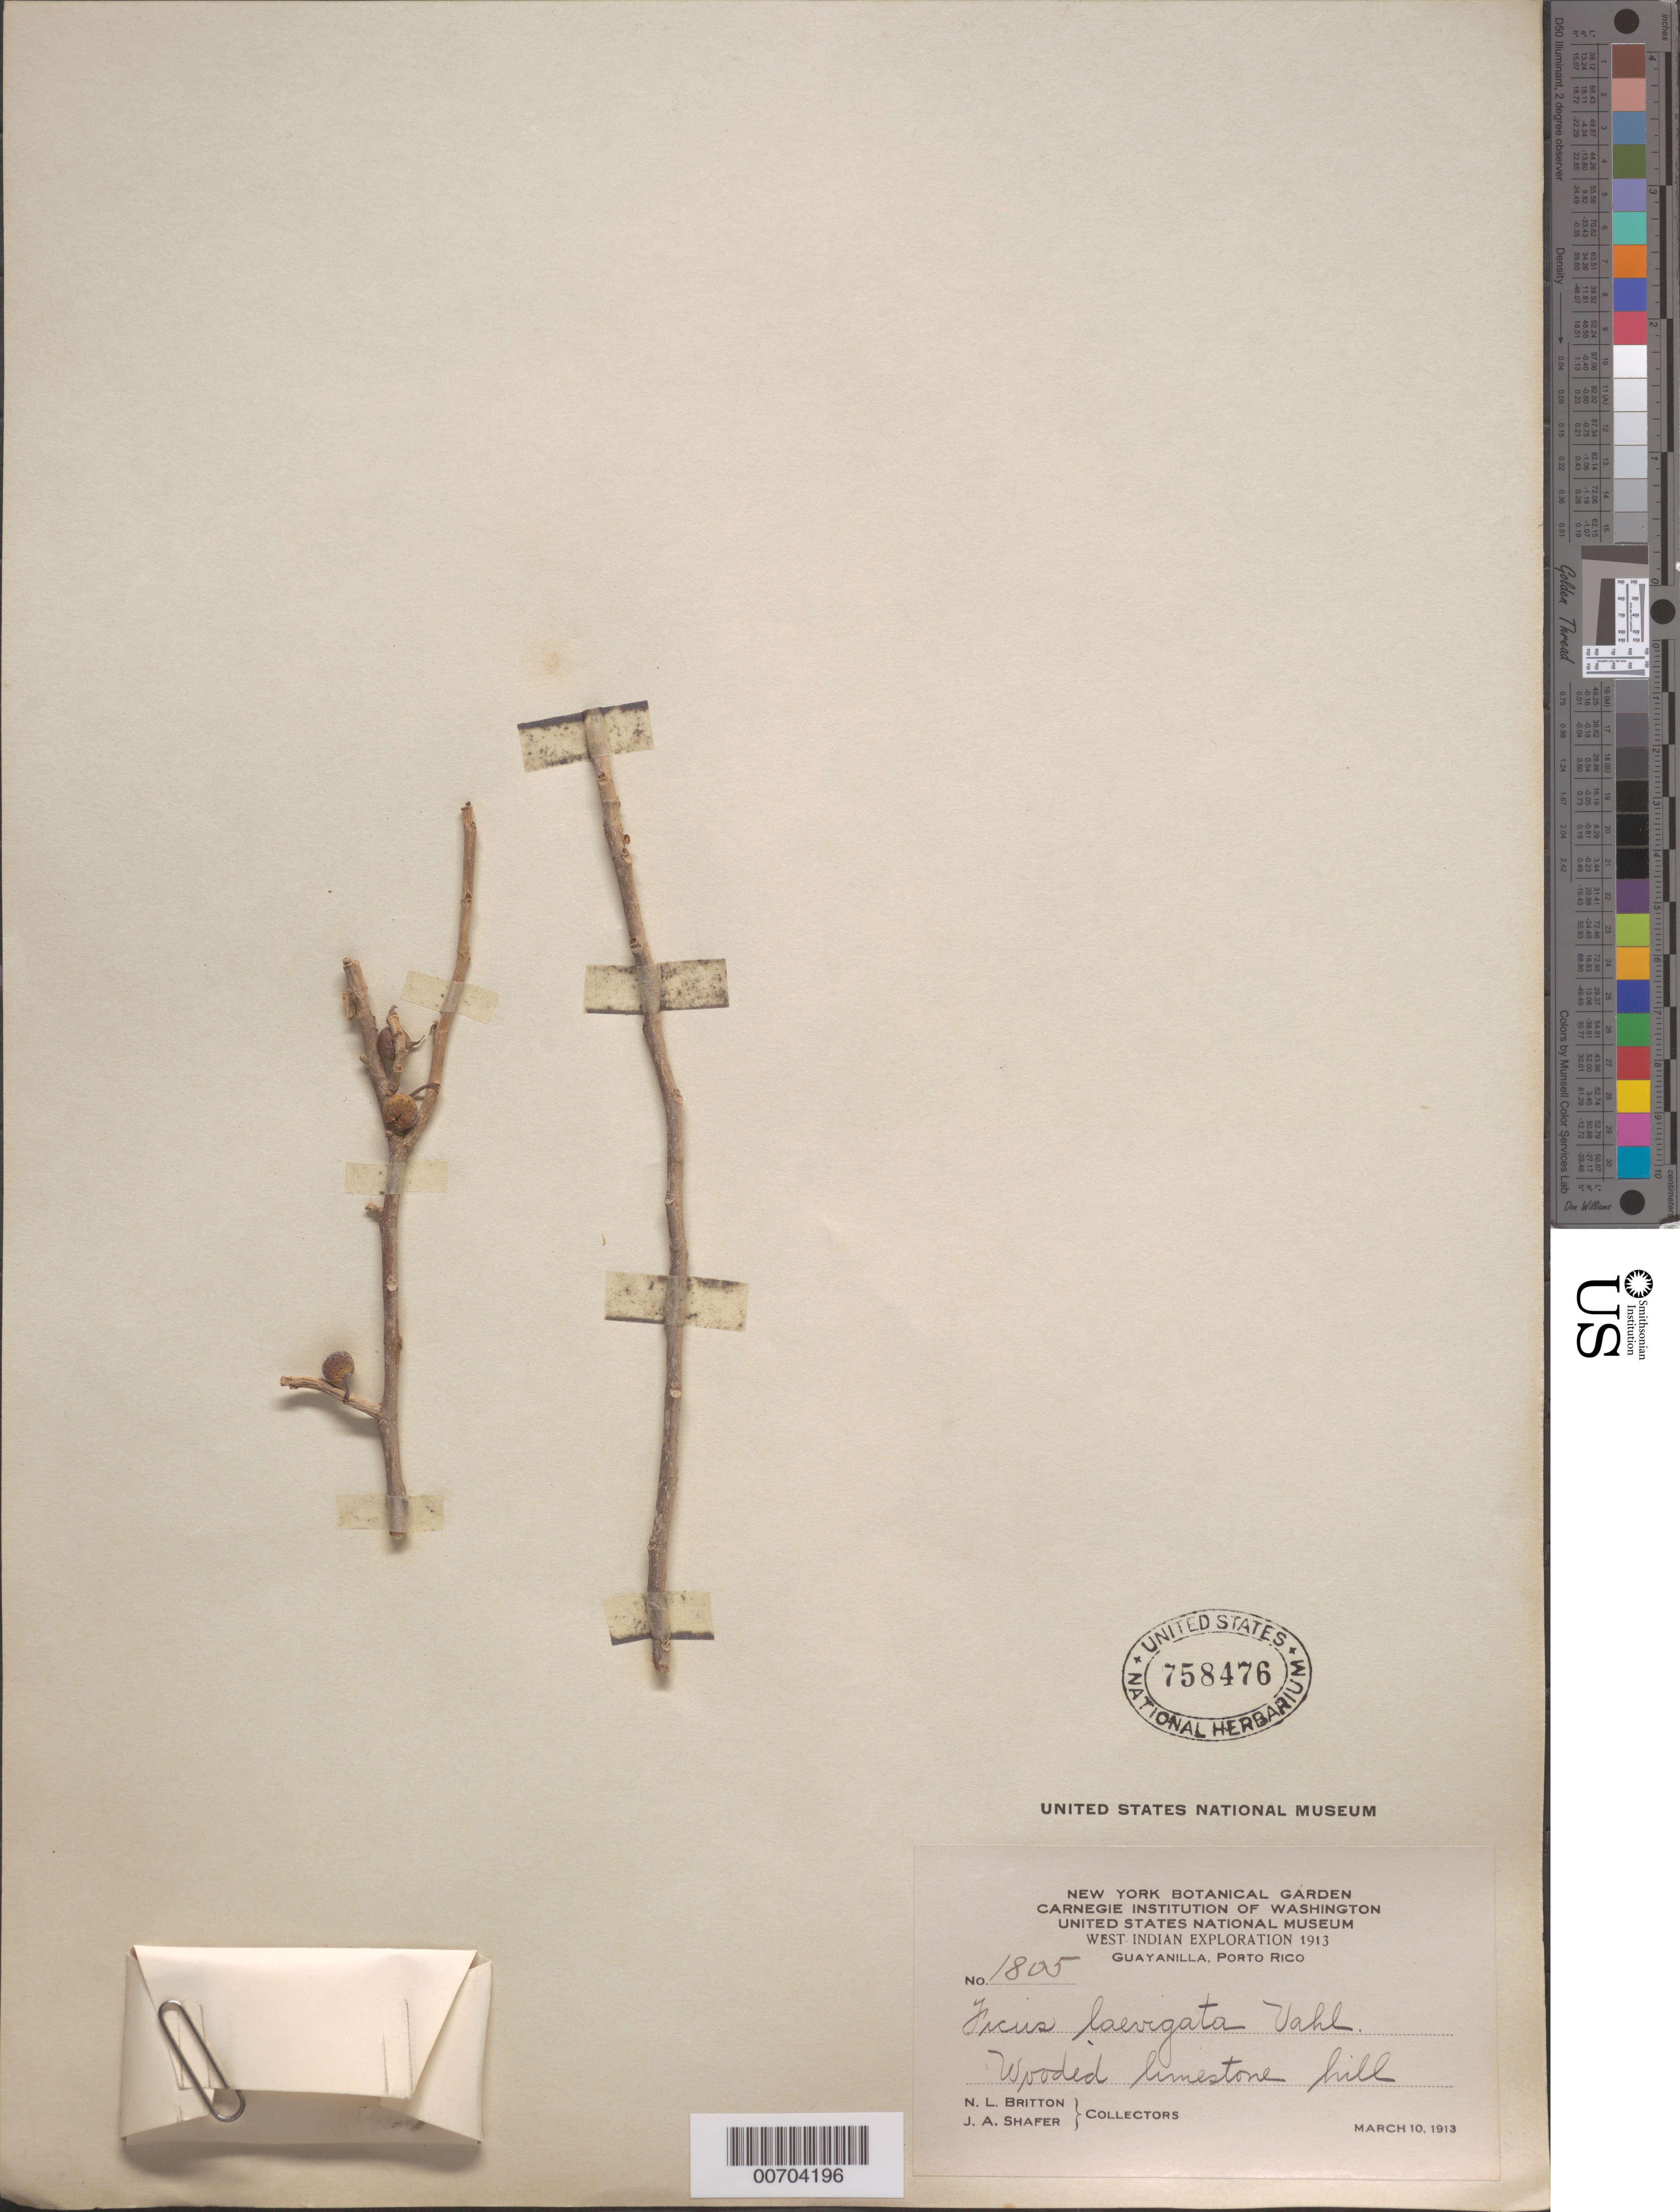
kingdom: Plantae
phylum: Tracheophyta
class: Magnoliopsida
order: Rosales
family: Moraceae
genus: Ficus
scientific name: Ficus laevigata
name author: Vahl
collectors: N. Britton & J. A. Shafer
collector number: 1805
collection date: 1913-03-10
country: Puerto Rico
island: Greater Antilles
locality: Guayanilla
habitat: Wooded limestone hill.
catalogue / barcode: US 758476